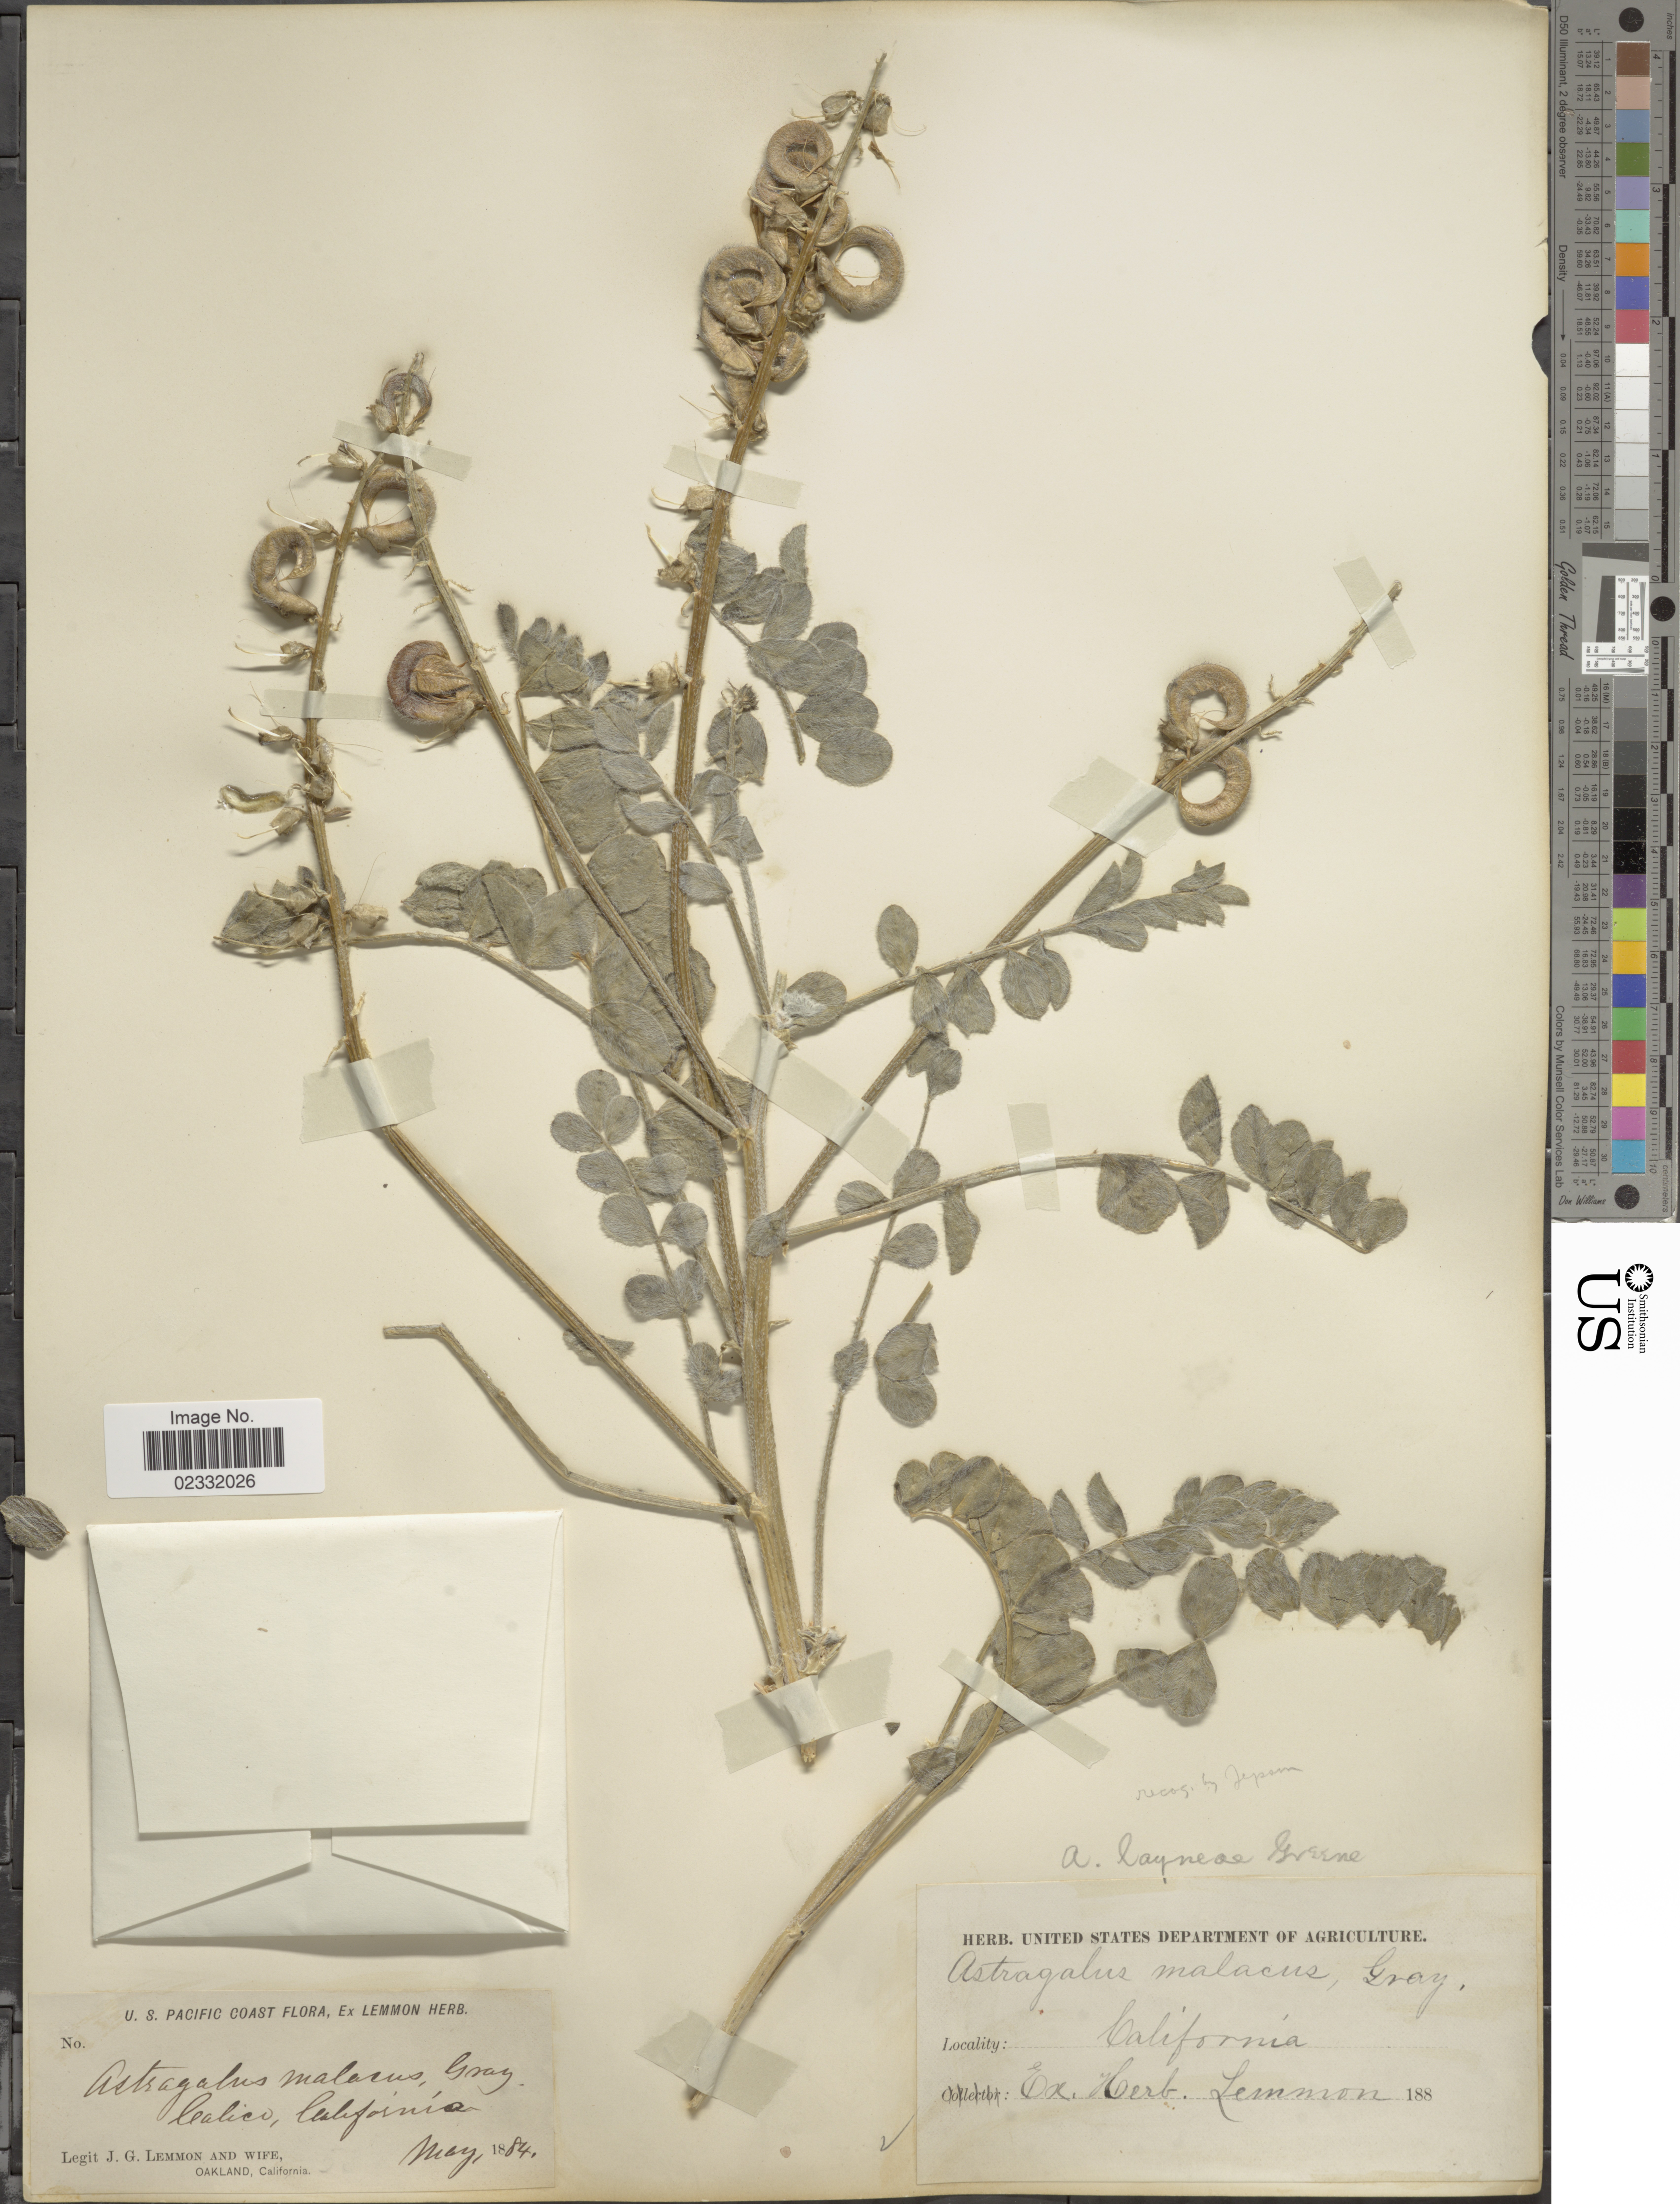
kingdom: Plantae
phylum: Tracheophyta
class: Magnoliopsida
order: Fabales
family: Fabaceae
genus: Astragalus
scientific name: Astragalus layneae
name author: Greene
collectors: J. Lemmon & Mrs. J. G. Lemmon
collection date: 1884-05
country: United States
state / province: California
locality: Calico